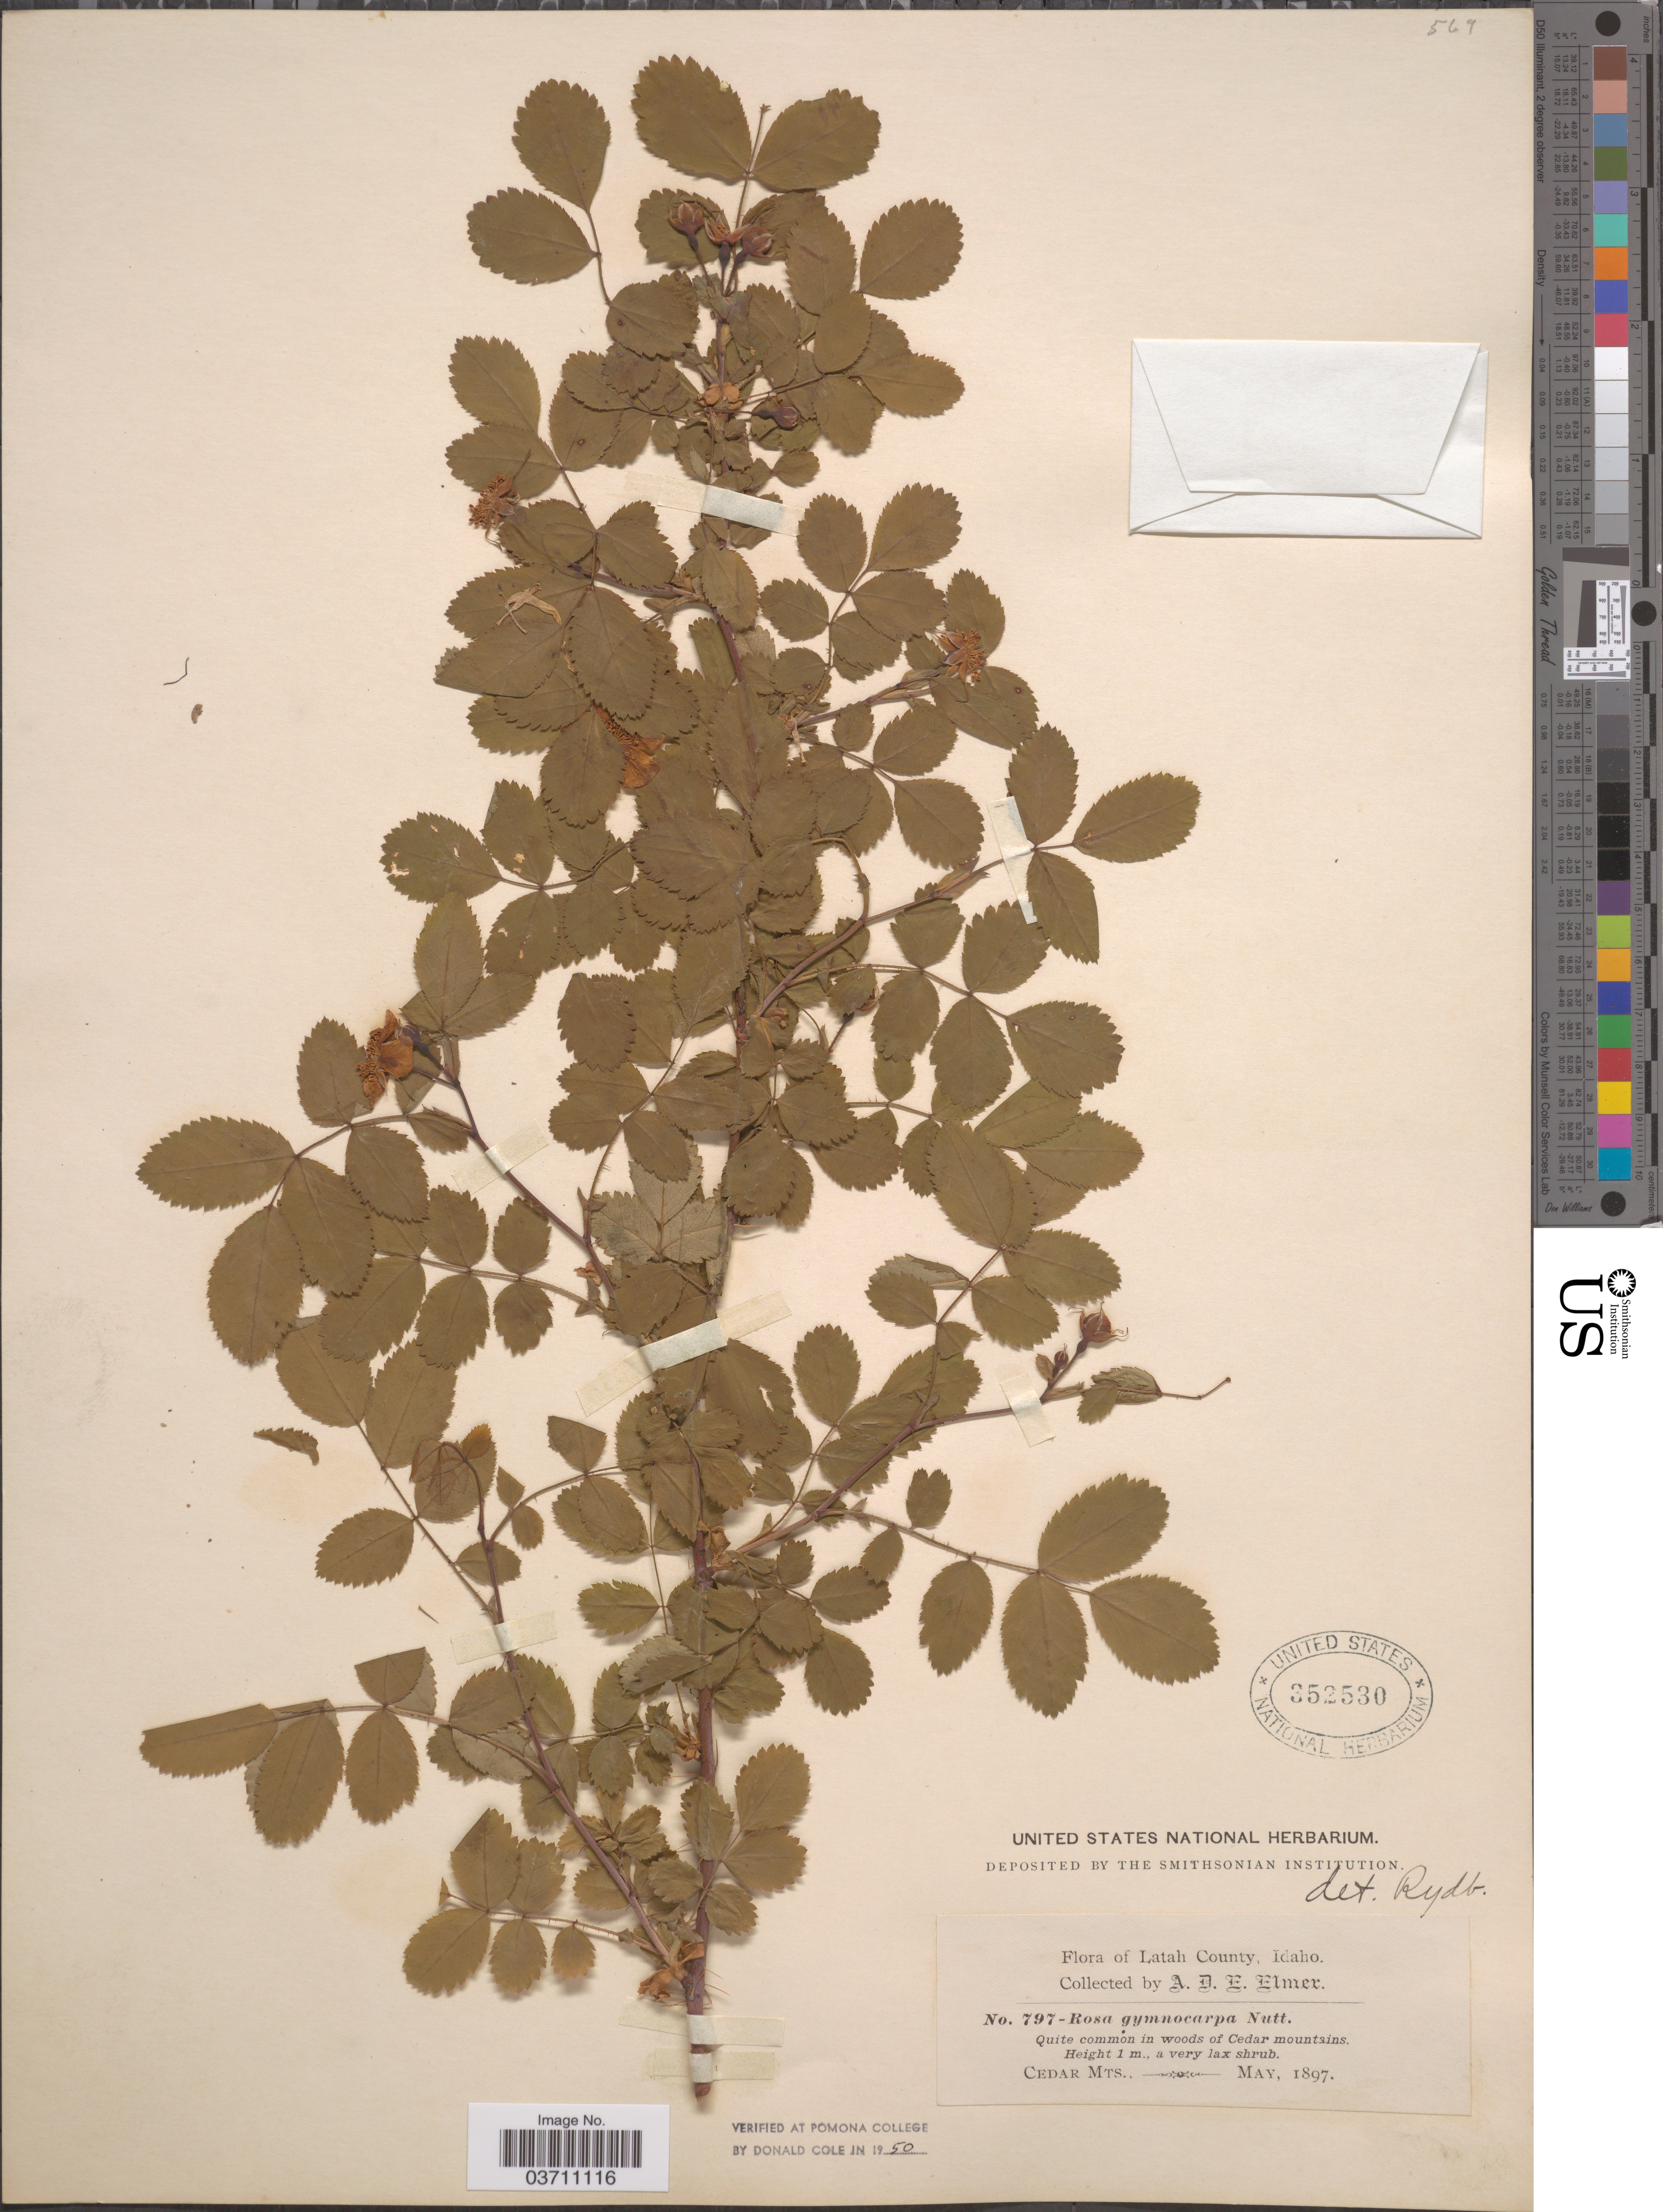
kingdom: Plantae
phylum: Tracheophyta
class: Magnoliopsida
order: Rosales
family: Rosaceae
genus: Rosa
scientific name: Rosa gymnocarpa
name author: Nutt.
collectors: A. D. E. Elmer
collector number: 797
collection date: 1897-05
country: United States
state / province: Idaho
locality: Latah County. In woods of Cedar mountains. Cedar Mts.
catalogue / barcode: US 352530